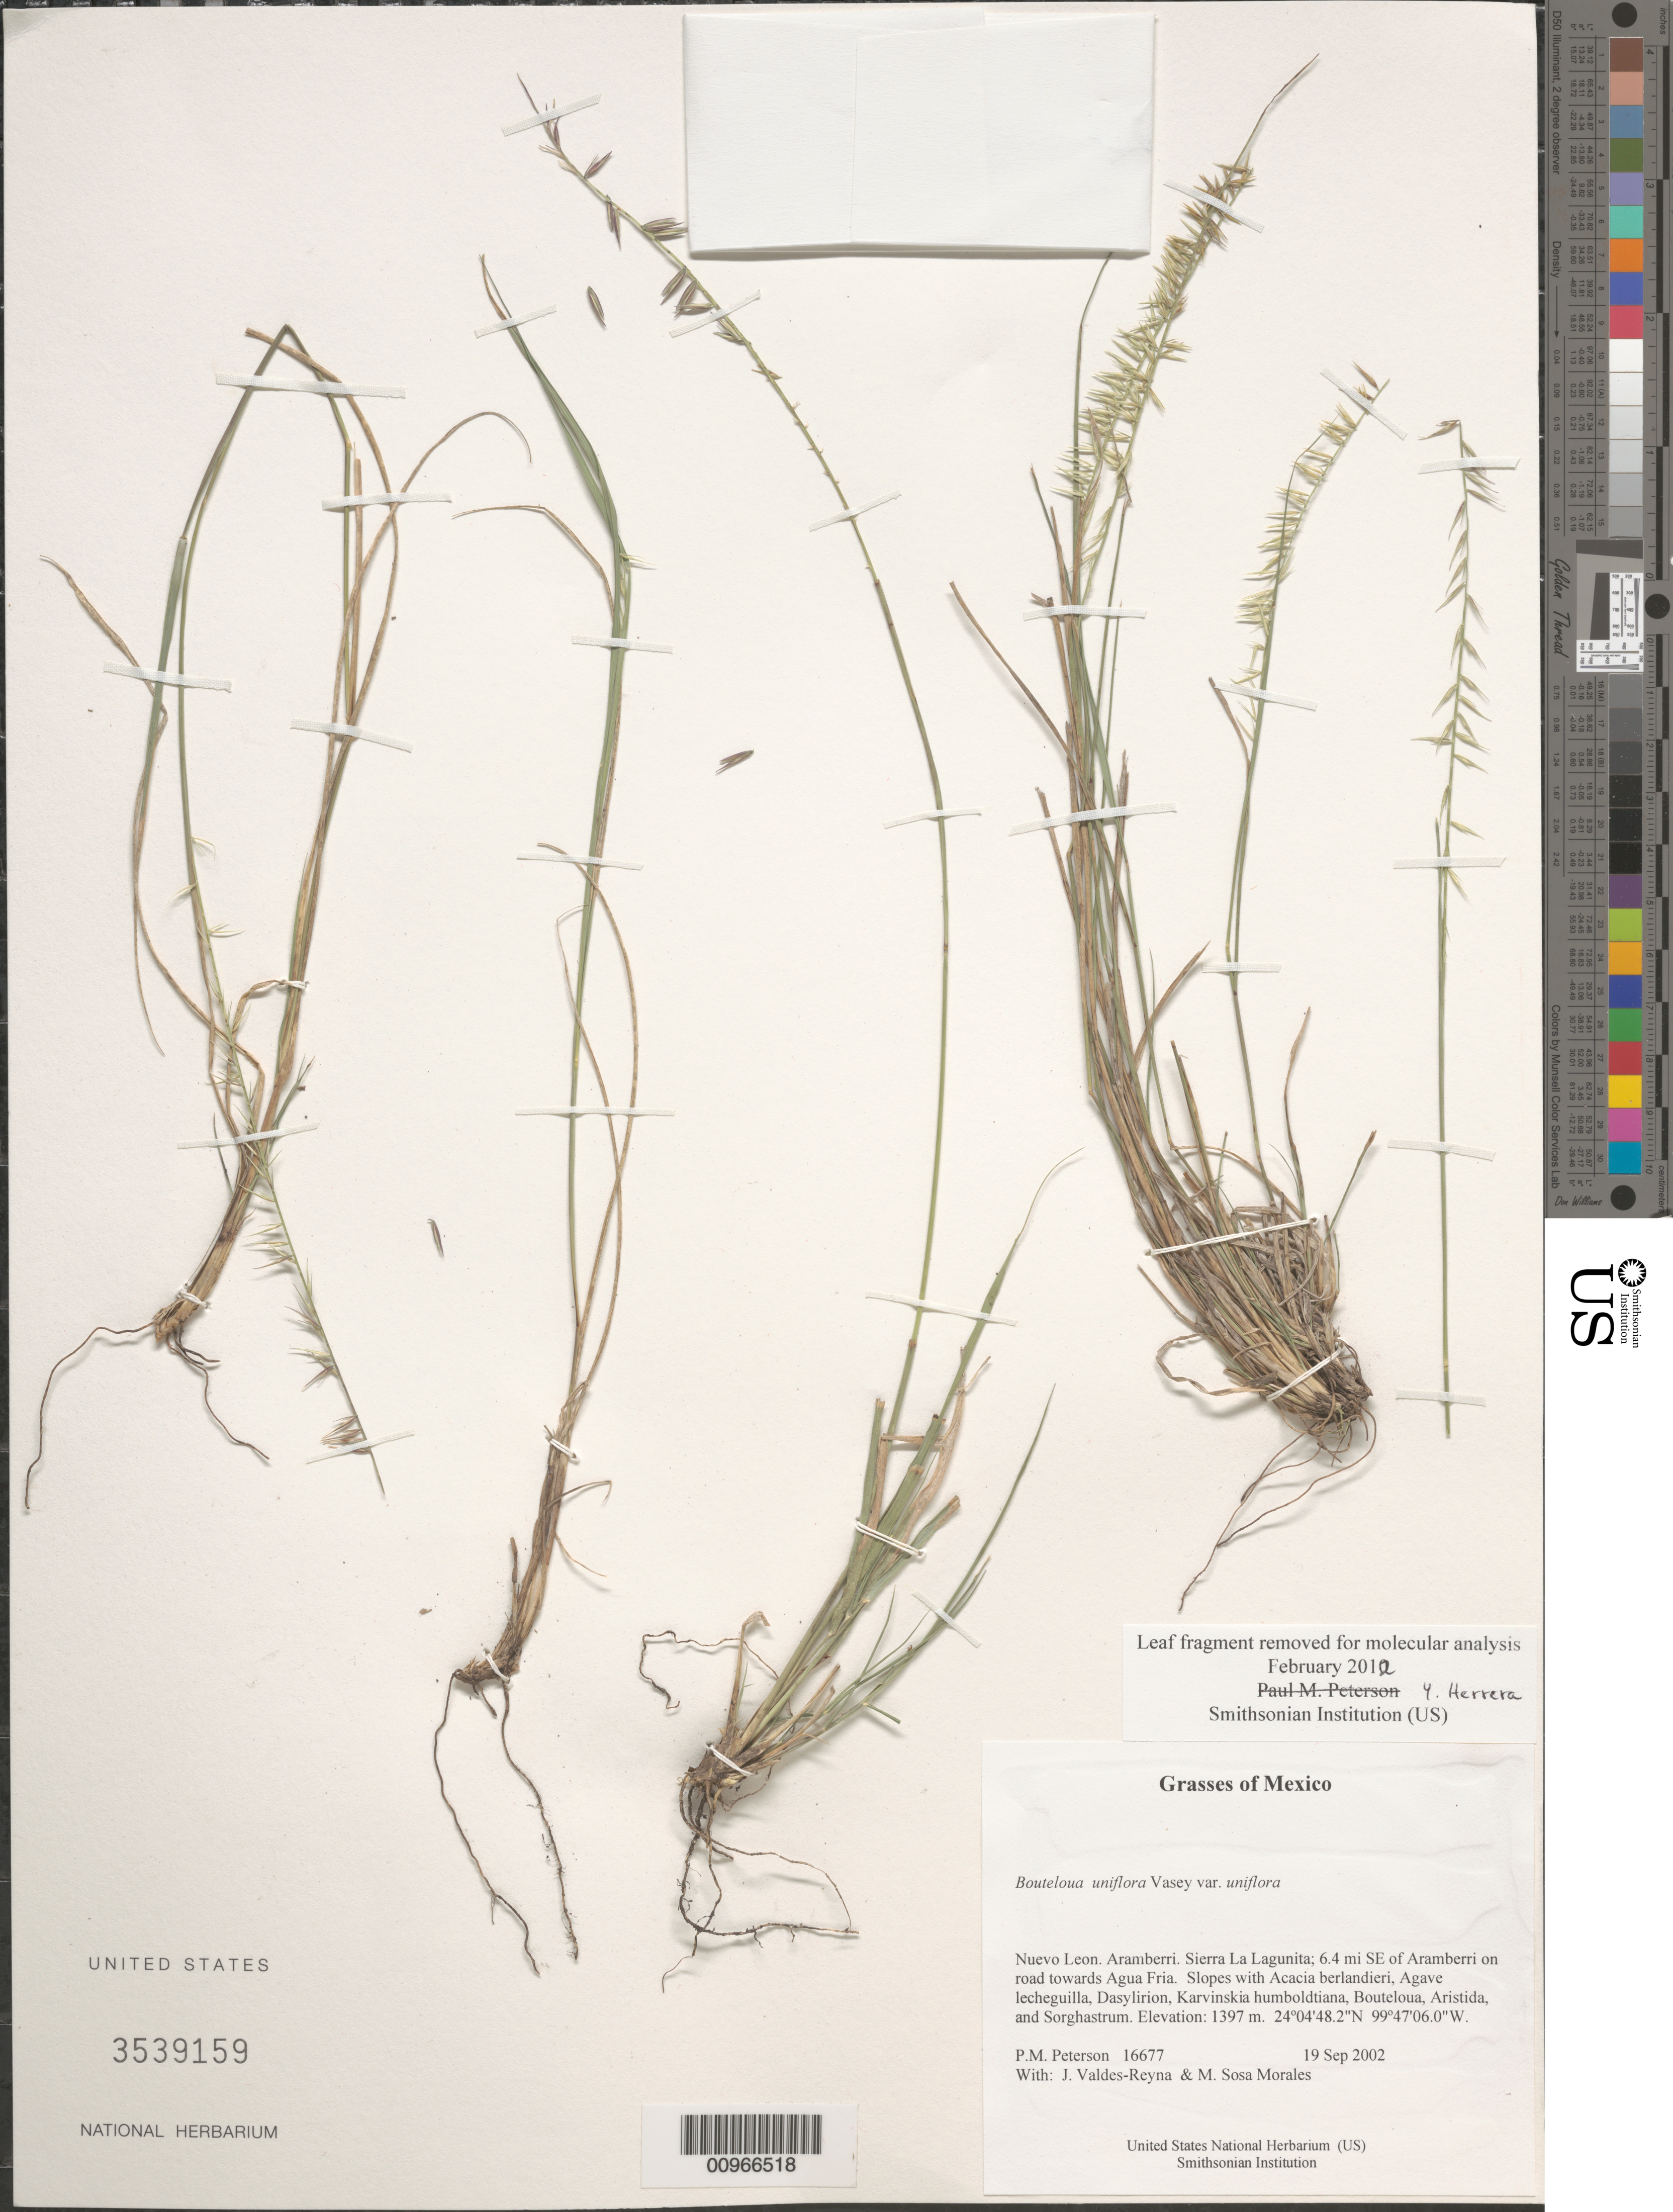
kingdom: Plantae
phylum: Tracheophyta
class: Liliopsida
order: Poales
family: Poaceae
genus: Bouteloua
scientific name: Bouteloua uniflora var. uniflora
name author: Vasey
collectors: P. M. Peterson, J. Valdés-Reyna & M. Sosa Morales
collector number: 16677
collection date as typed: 19 Sep 2002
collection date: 2002-09-19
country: Mexico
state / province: Nuevo León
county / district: Aramberri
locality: Sierra La Lagunita; 6.4 mi SE of Aramberri on road towards Agua Fria. Slopes with Acacia berlandieri, Agave lecheguilla, Dasylirion, Karvinskia humboldtiana, Bouteloua, Aristida, and Sorghastrum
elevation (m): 1397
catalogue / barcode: US 3539159